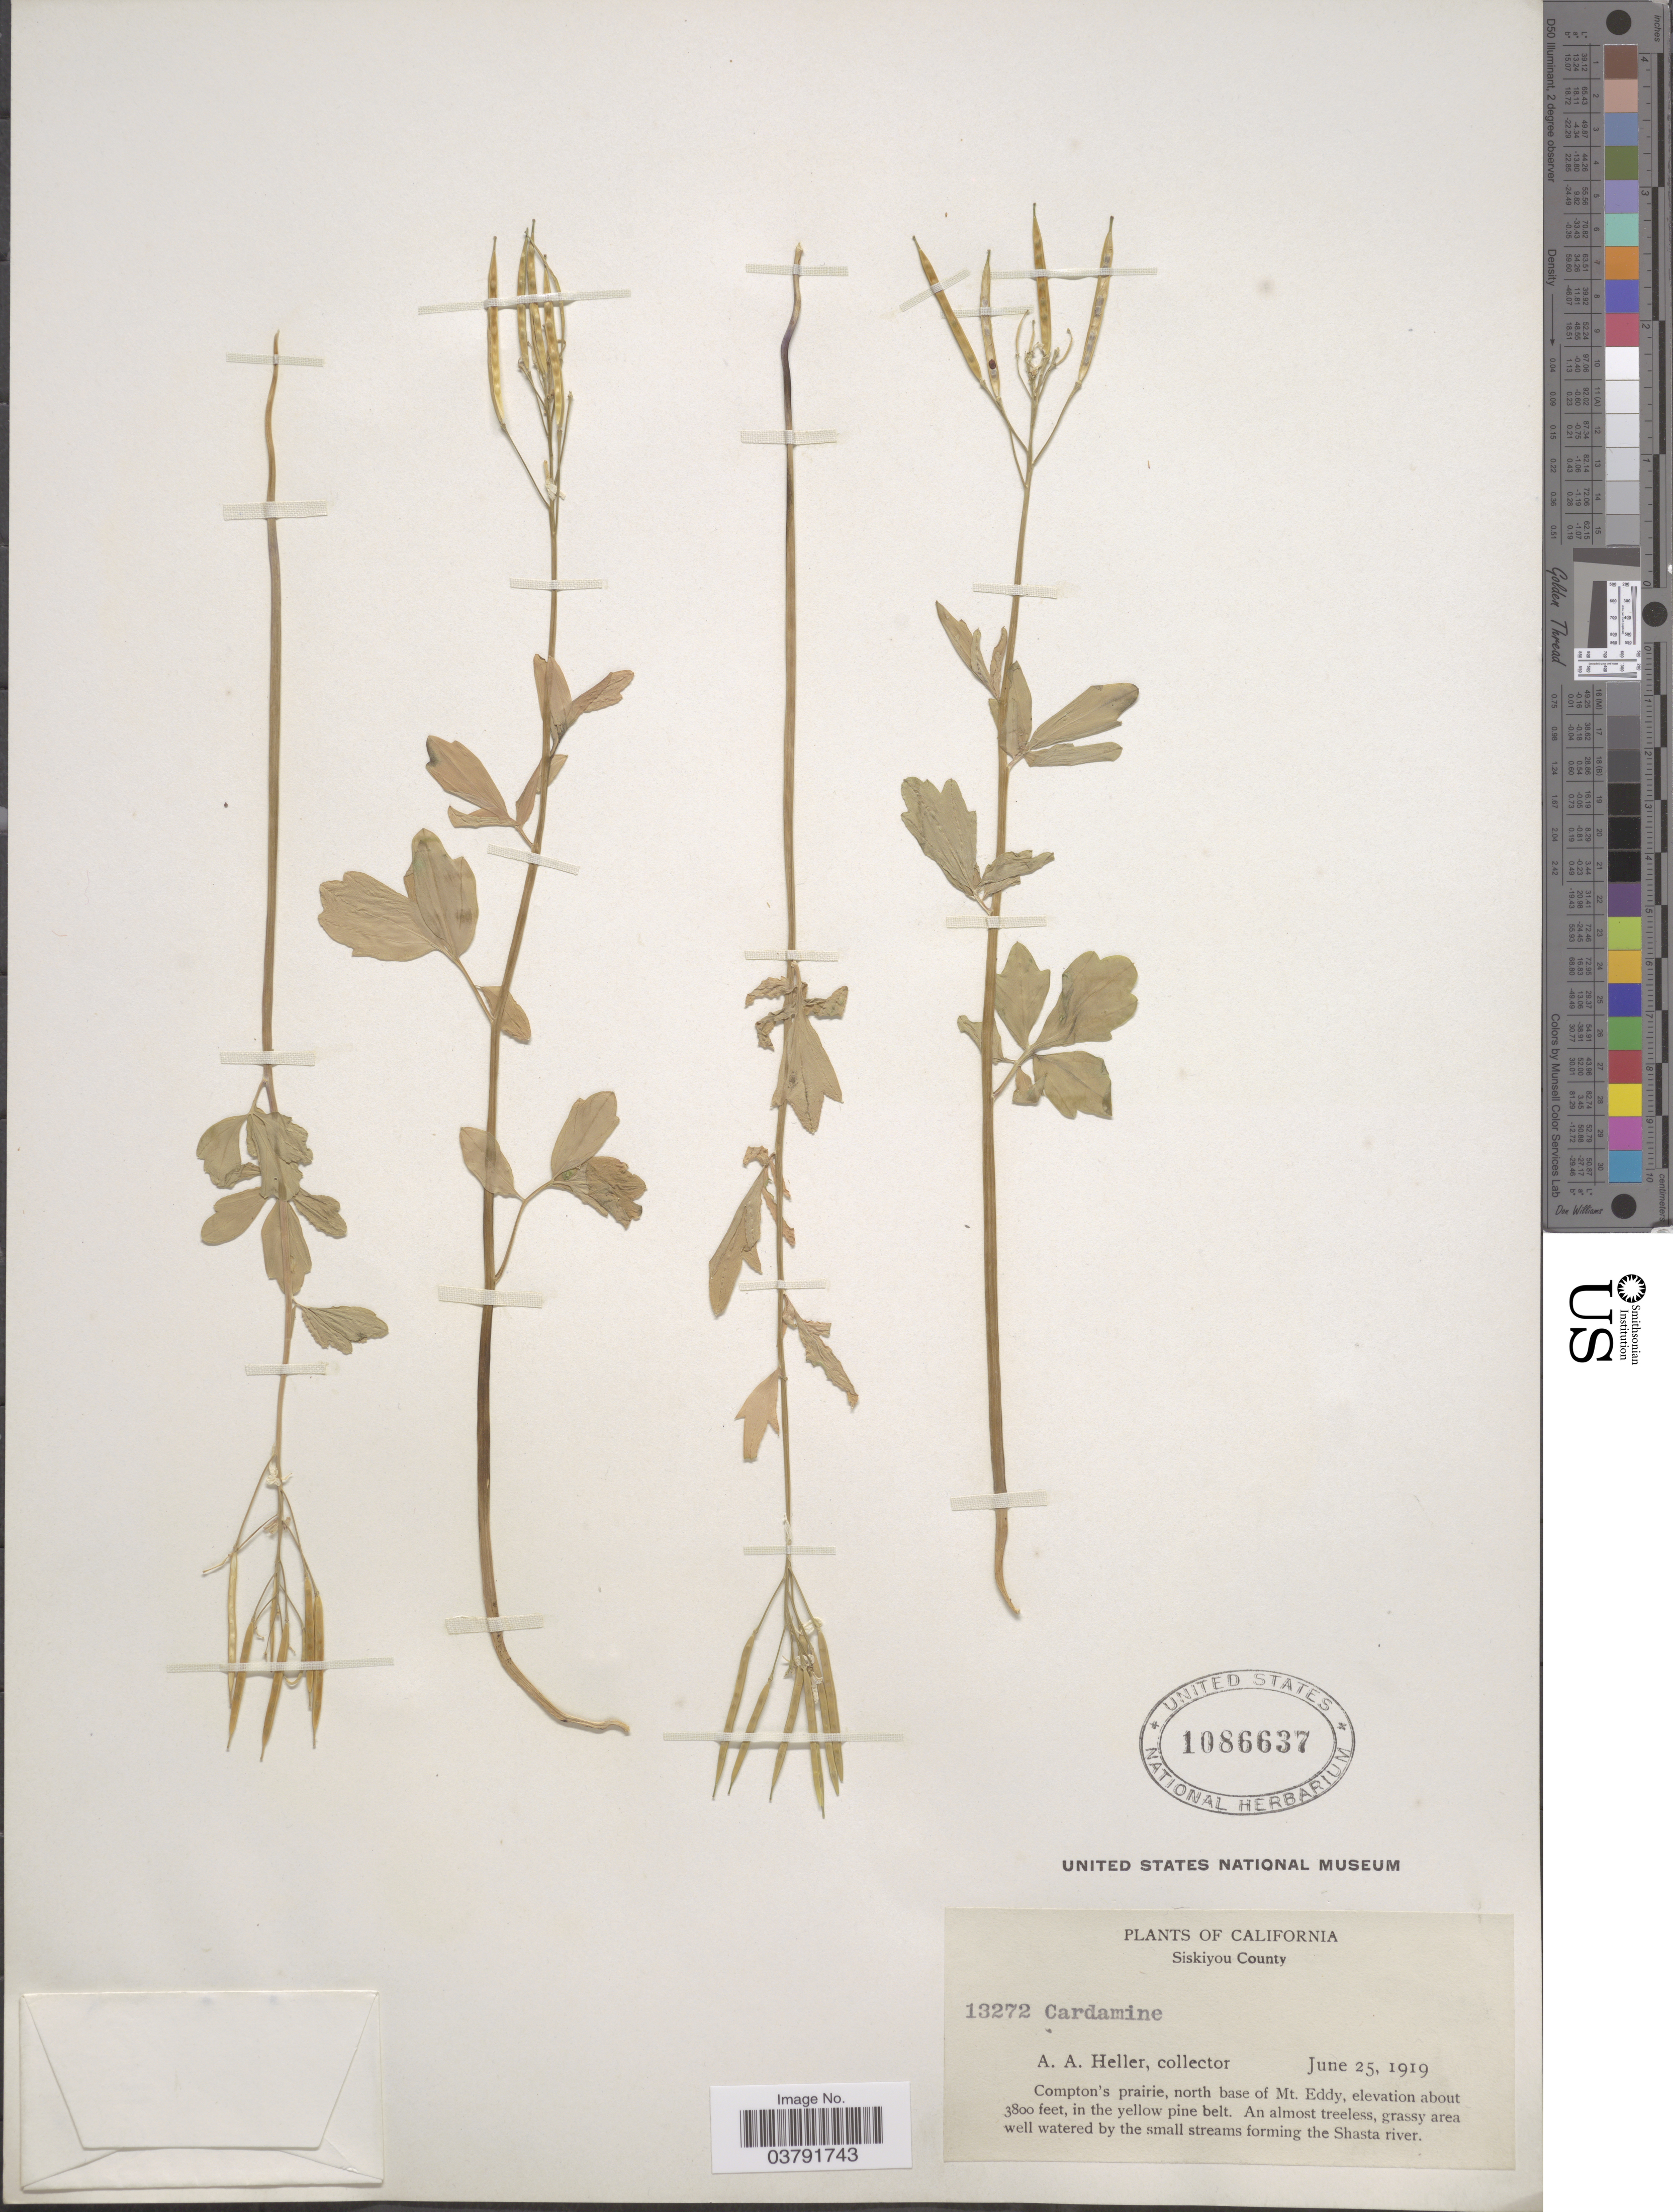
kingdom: Plantae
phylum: Tracheophyta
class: Magnoliopsida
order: Brassicales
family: Brassicaceae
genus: Dentaria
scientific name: Dentaria sp.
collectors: A. A. Heller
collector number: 13272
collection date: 1919-06-25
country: United States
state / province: California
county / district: Siskiyou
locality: Siskiyou County. Compton's prairie, north base of Mt. Eddy in the yellow pine belt. An almost treeles, grassy area well watered by the small streams forming the Shasta river.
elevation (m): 1158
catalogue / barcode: US 1086637